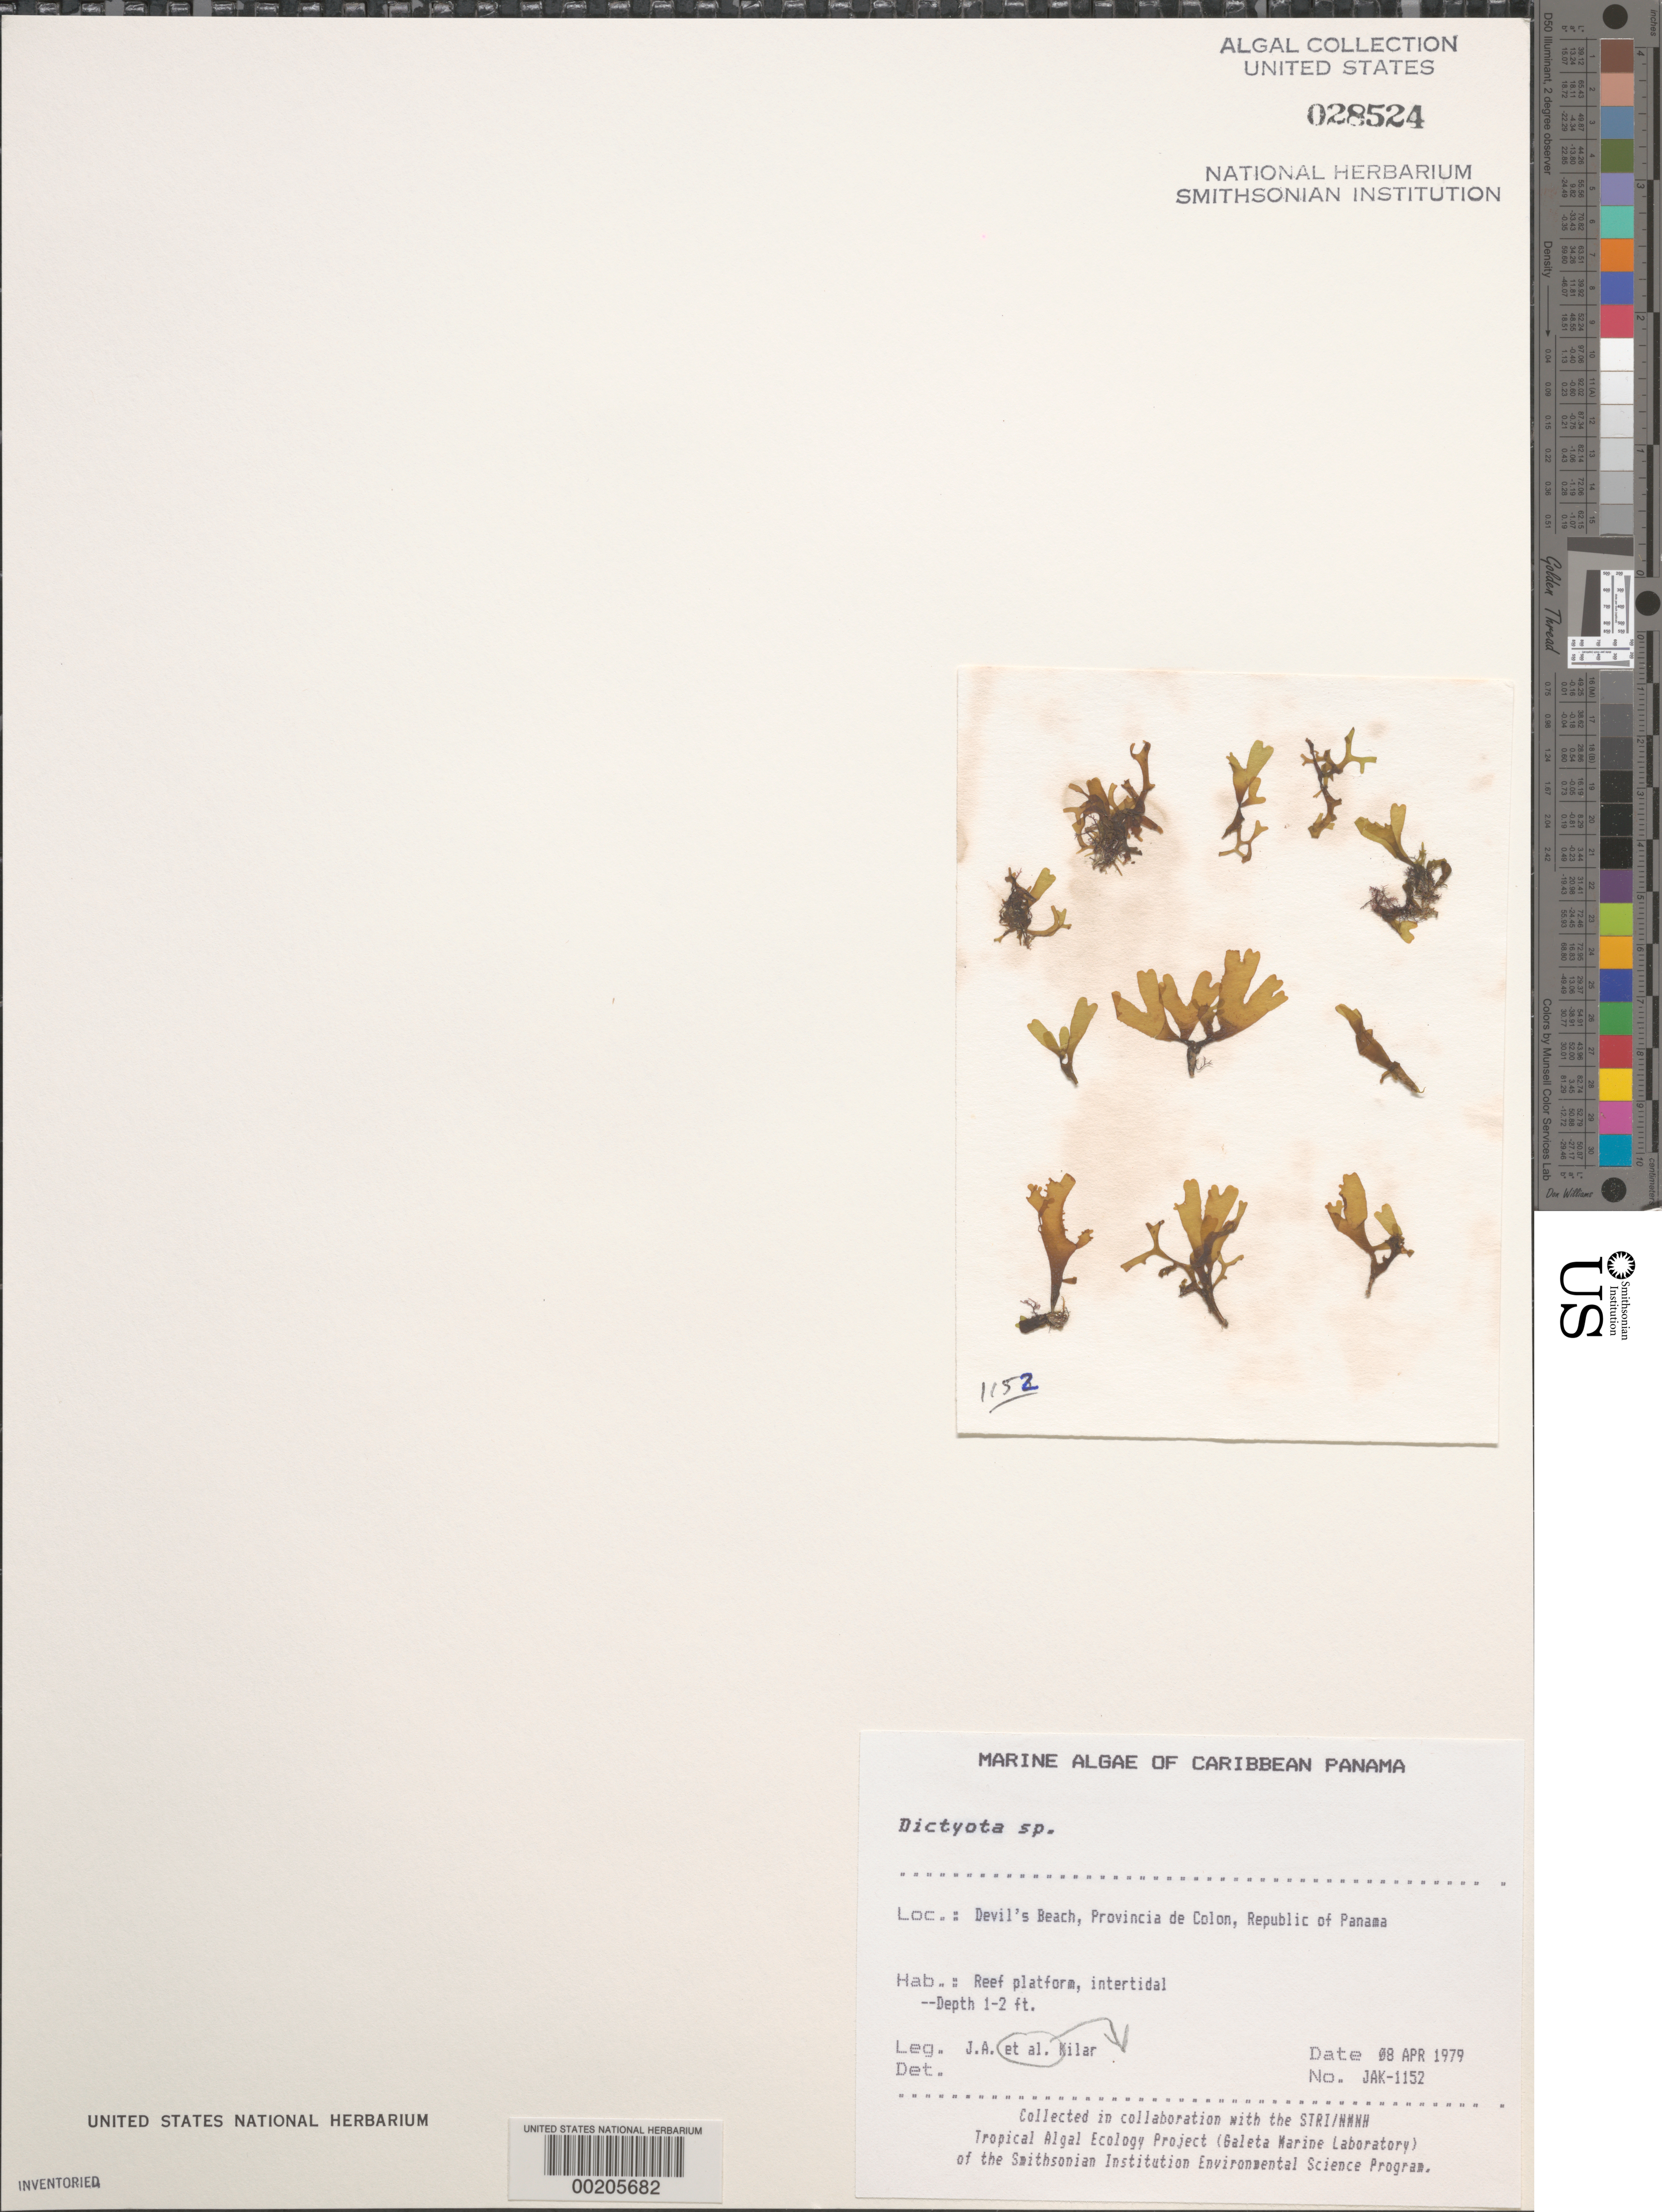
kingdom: Chromista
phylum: Ochrophyta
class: Phaeophyceae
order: Dictyotales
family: Dictyotaceae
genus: Dictyota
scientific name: Dictyota sp.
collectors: J. A. Kilar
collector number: JAK-1152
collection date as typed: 08 Apr 1979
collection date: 1979-04-08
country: Panama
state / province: Colón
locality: Devil's Beach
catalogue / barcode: US 28524